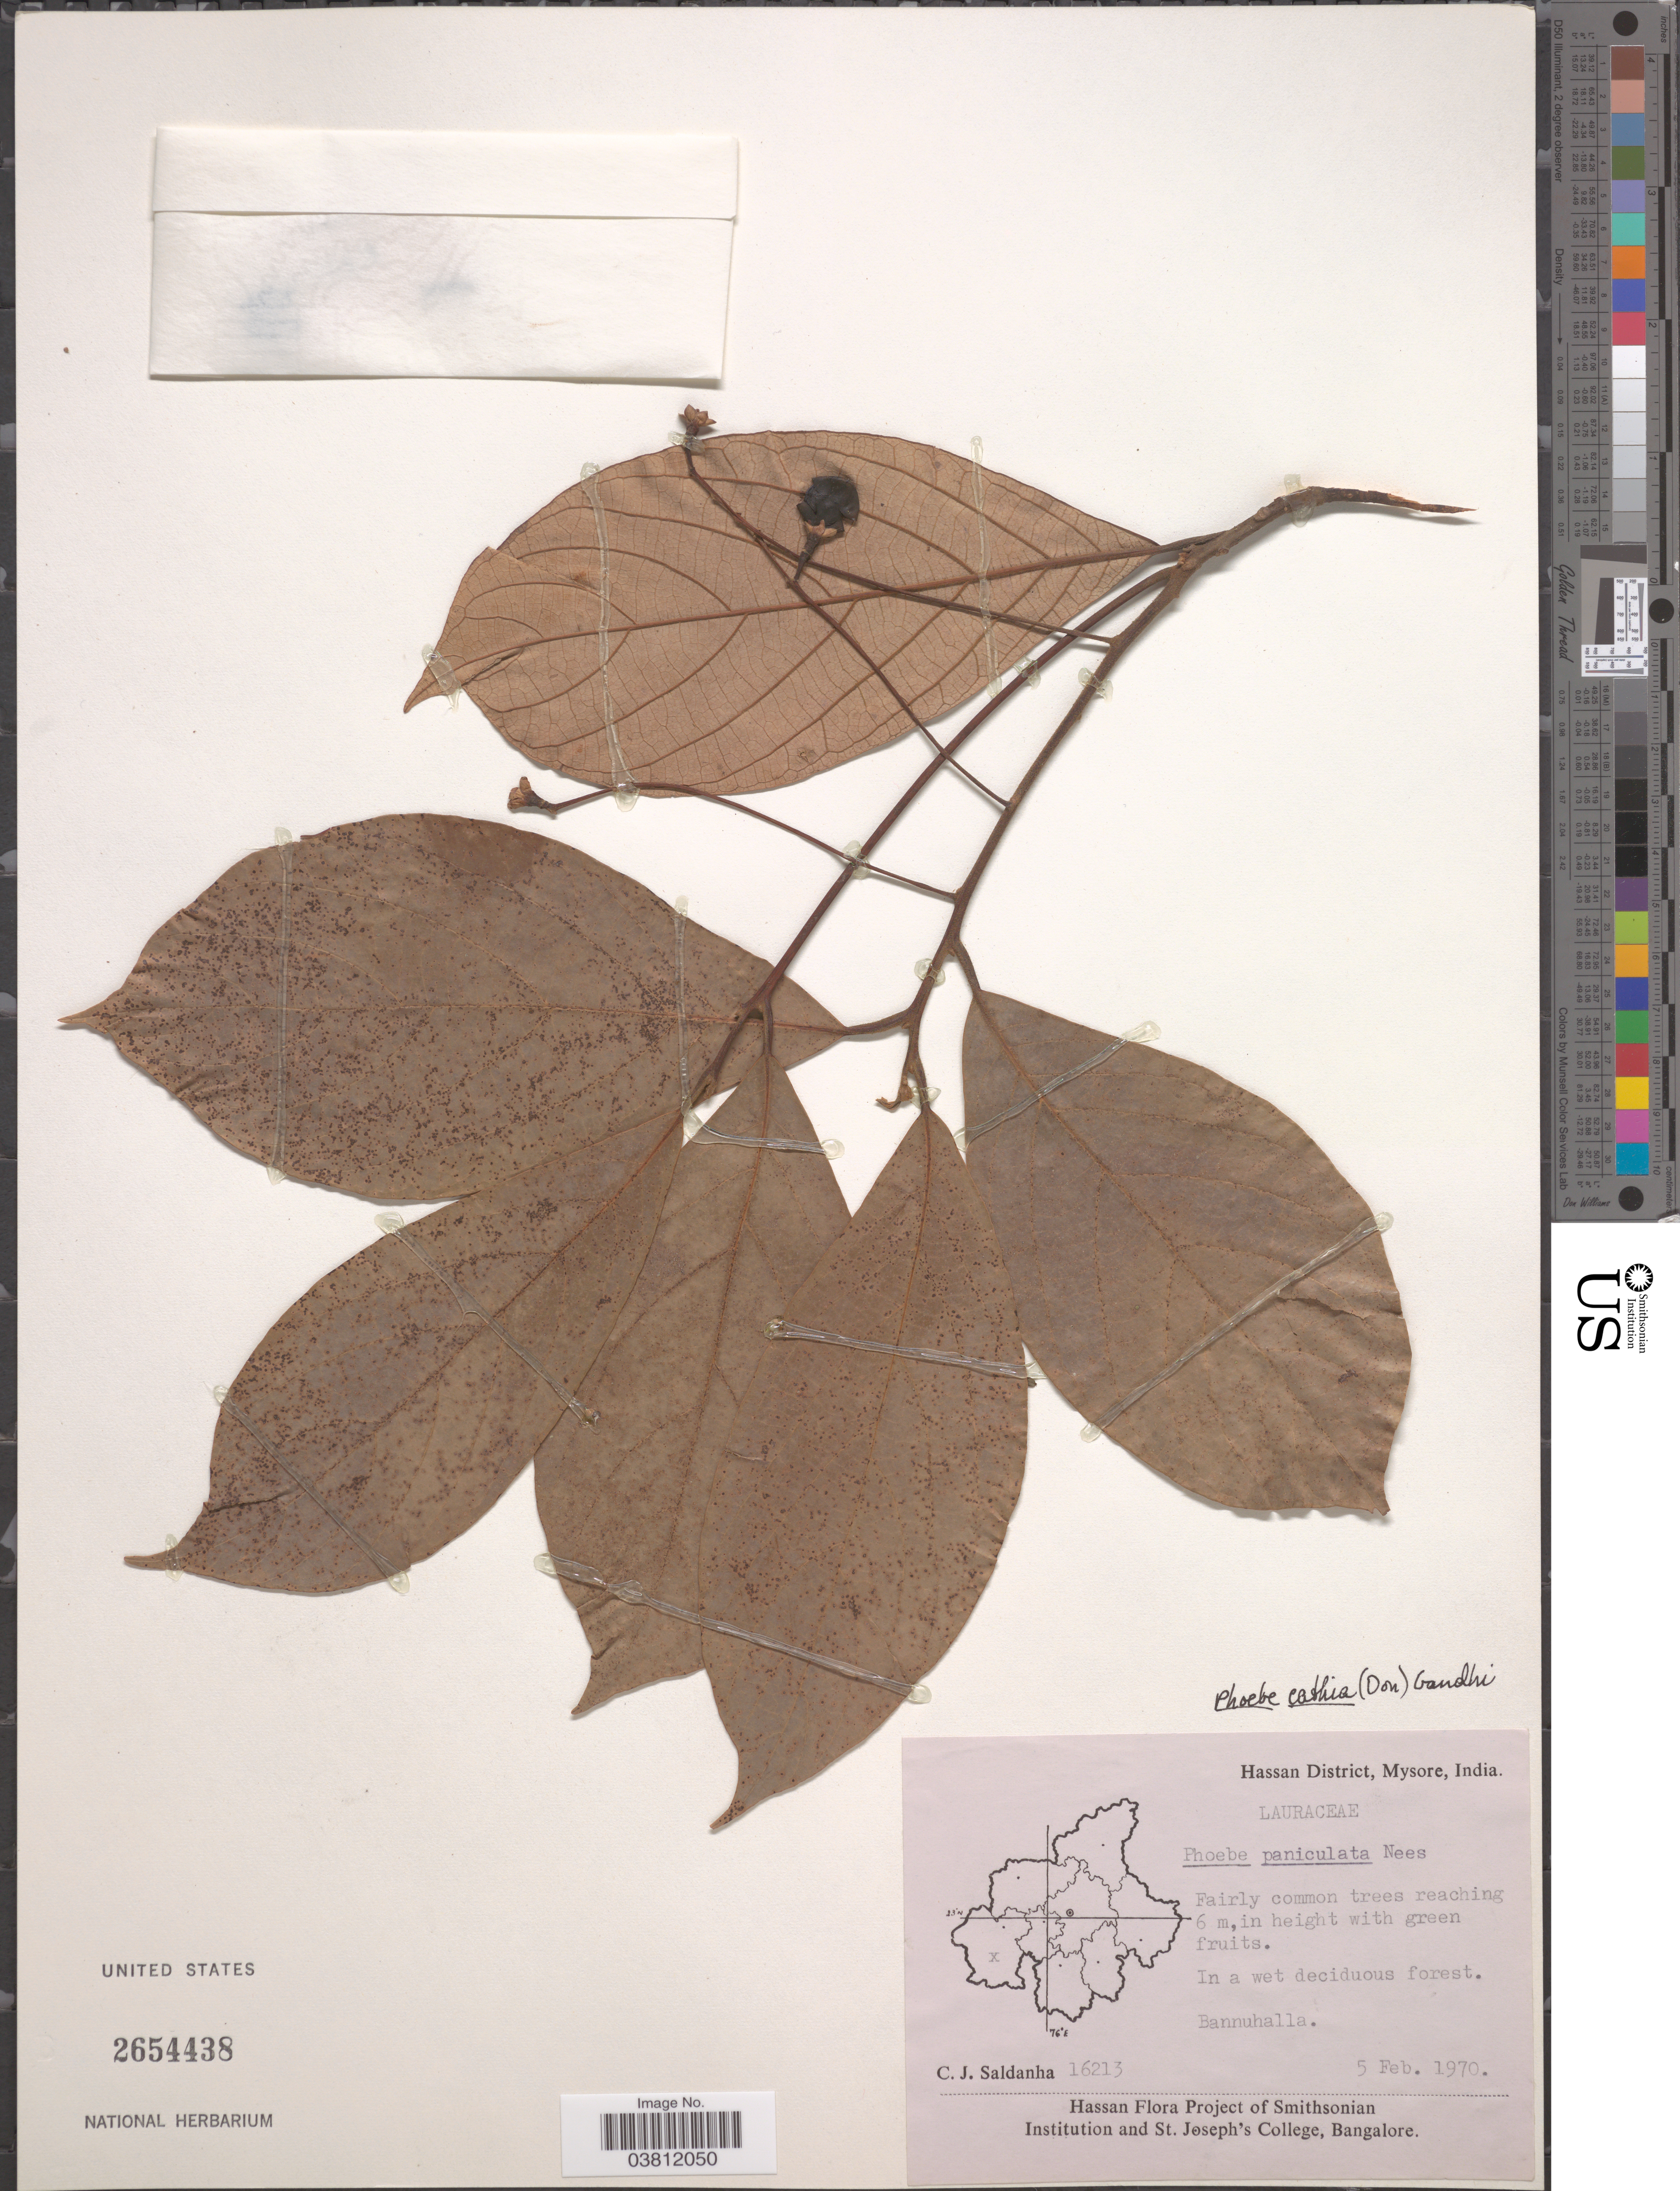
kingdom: Plantae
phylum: Tracheophyta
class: Magnoliopsida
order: Laurales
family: Lauraceae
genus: Phoebe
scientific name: Phoebe cathia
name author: (D. Don) Kosterm.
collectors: C. J. Saldanha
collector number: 16213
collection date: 1970-02-05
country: India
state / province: Karnataka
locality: Hassan District, Mysore. Bannuhalla.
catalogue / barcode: US 2654438